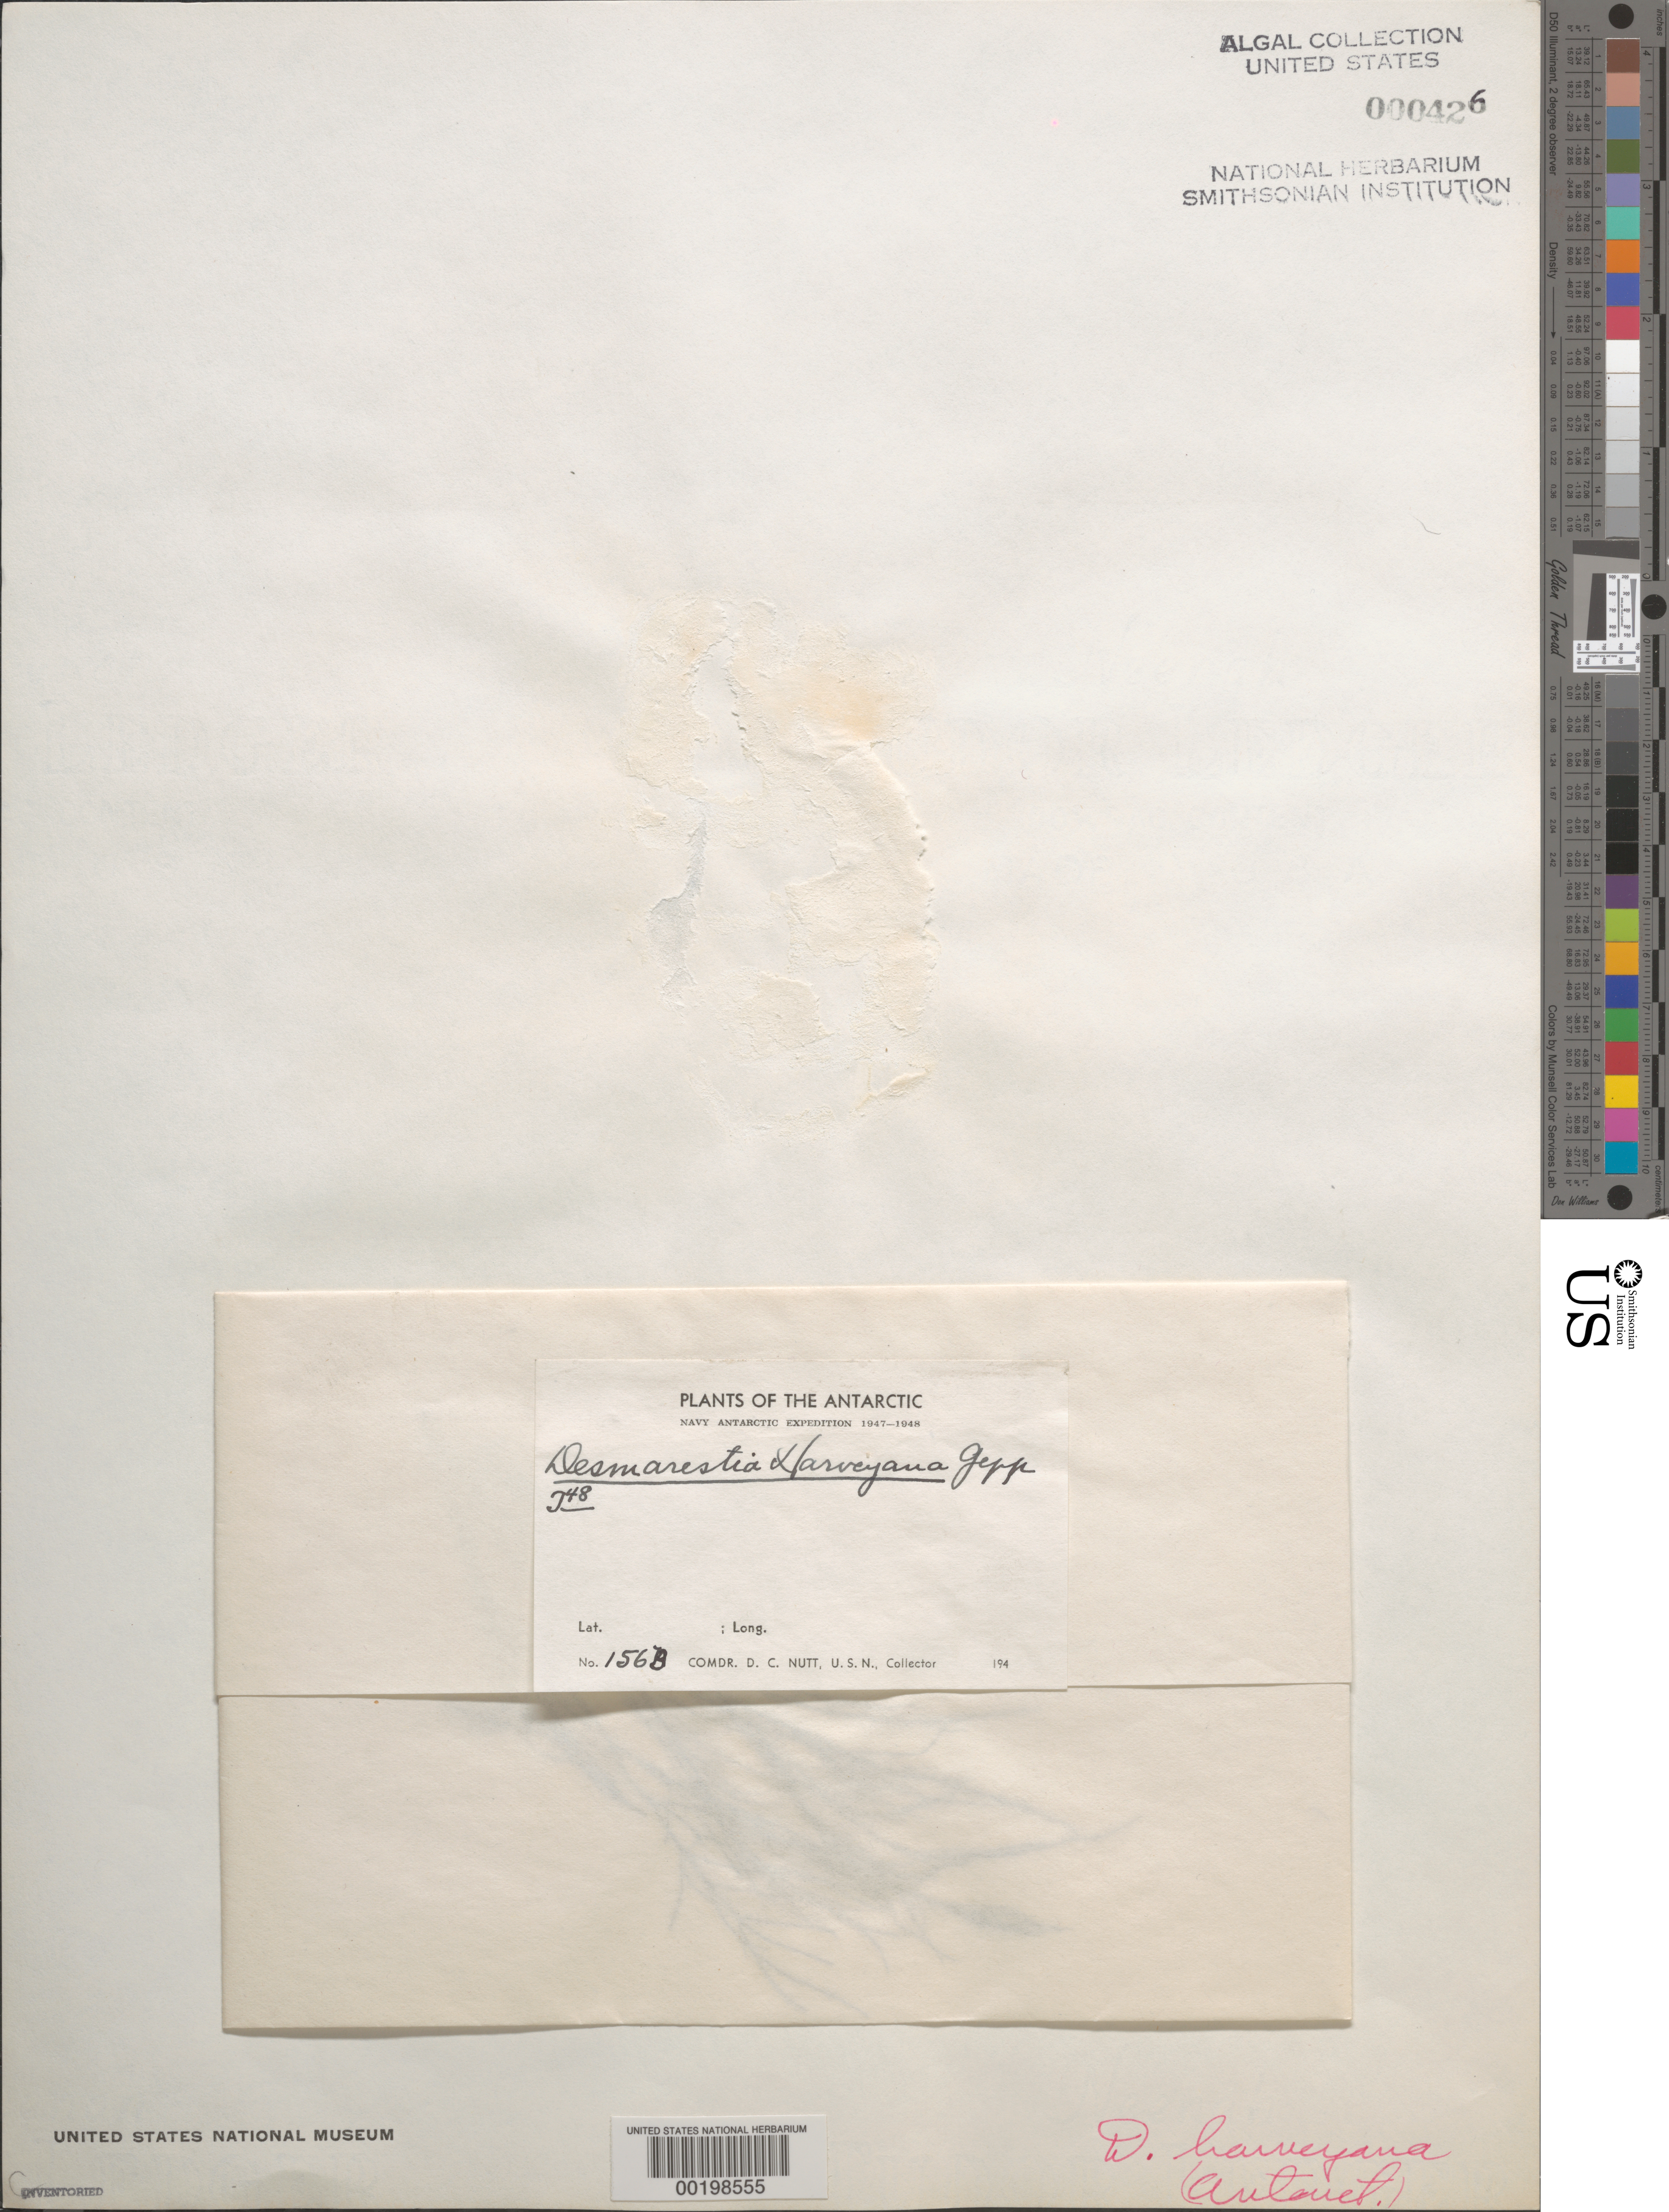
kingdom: Chromista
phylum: Ochrophyta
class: Phaeophyceae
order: Desmarestiales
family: Desmarestiaceae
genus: Desmarestia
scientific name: Desmarestia harveyana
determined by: Taylor, William R.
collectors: D. Nutt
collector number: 156b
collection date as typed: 1948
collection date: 1948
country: Antarctica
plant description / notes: US Navy Antarctic Expedition, 1947-1948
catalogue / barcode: US 426